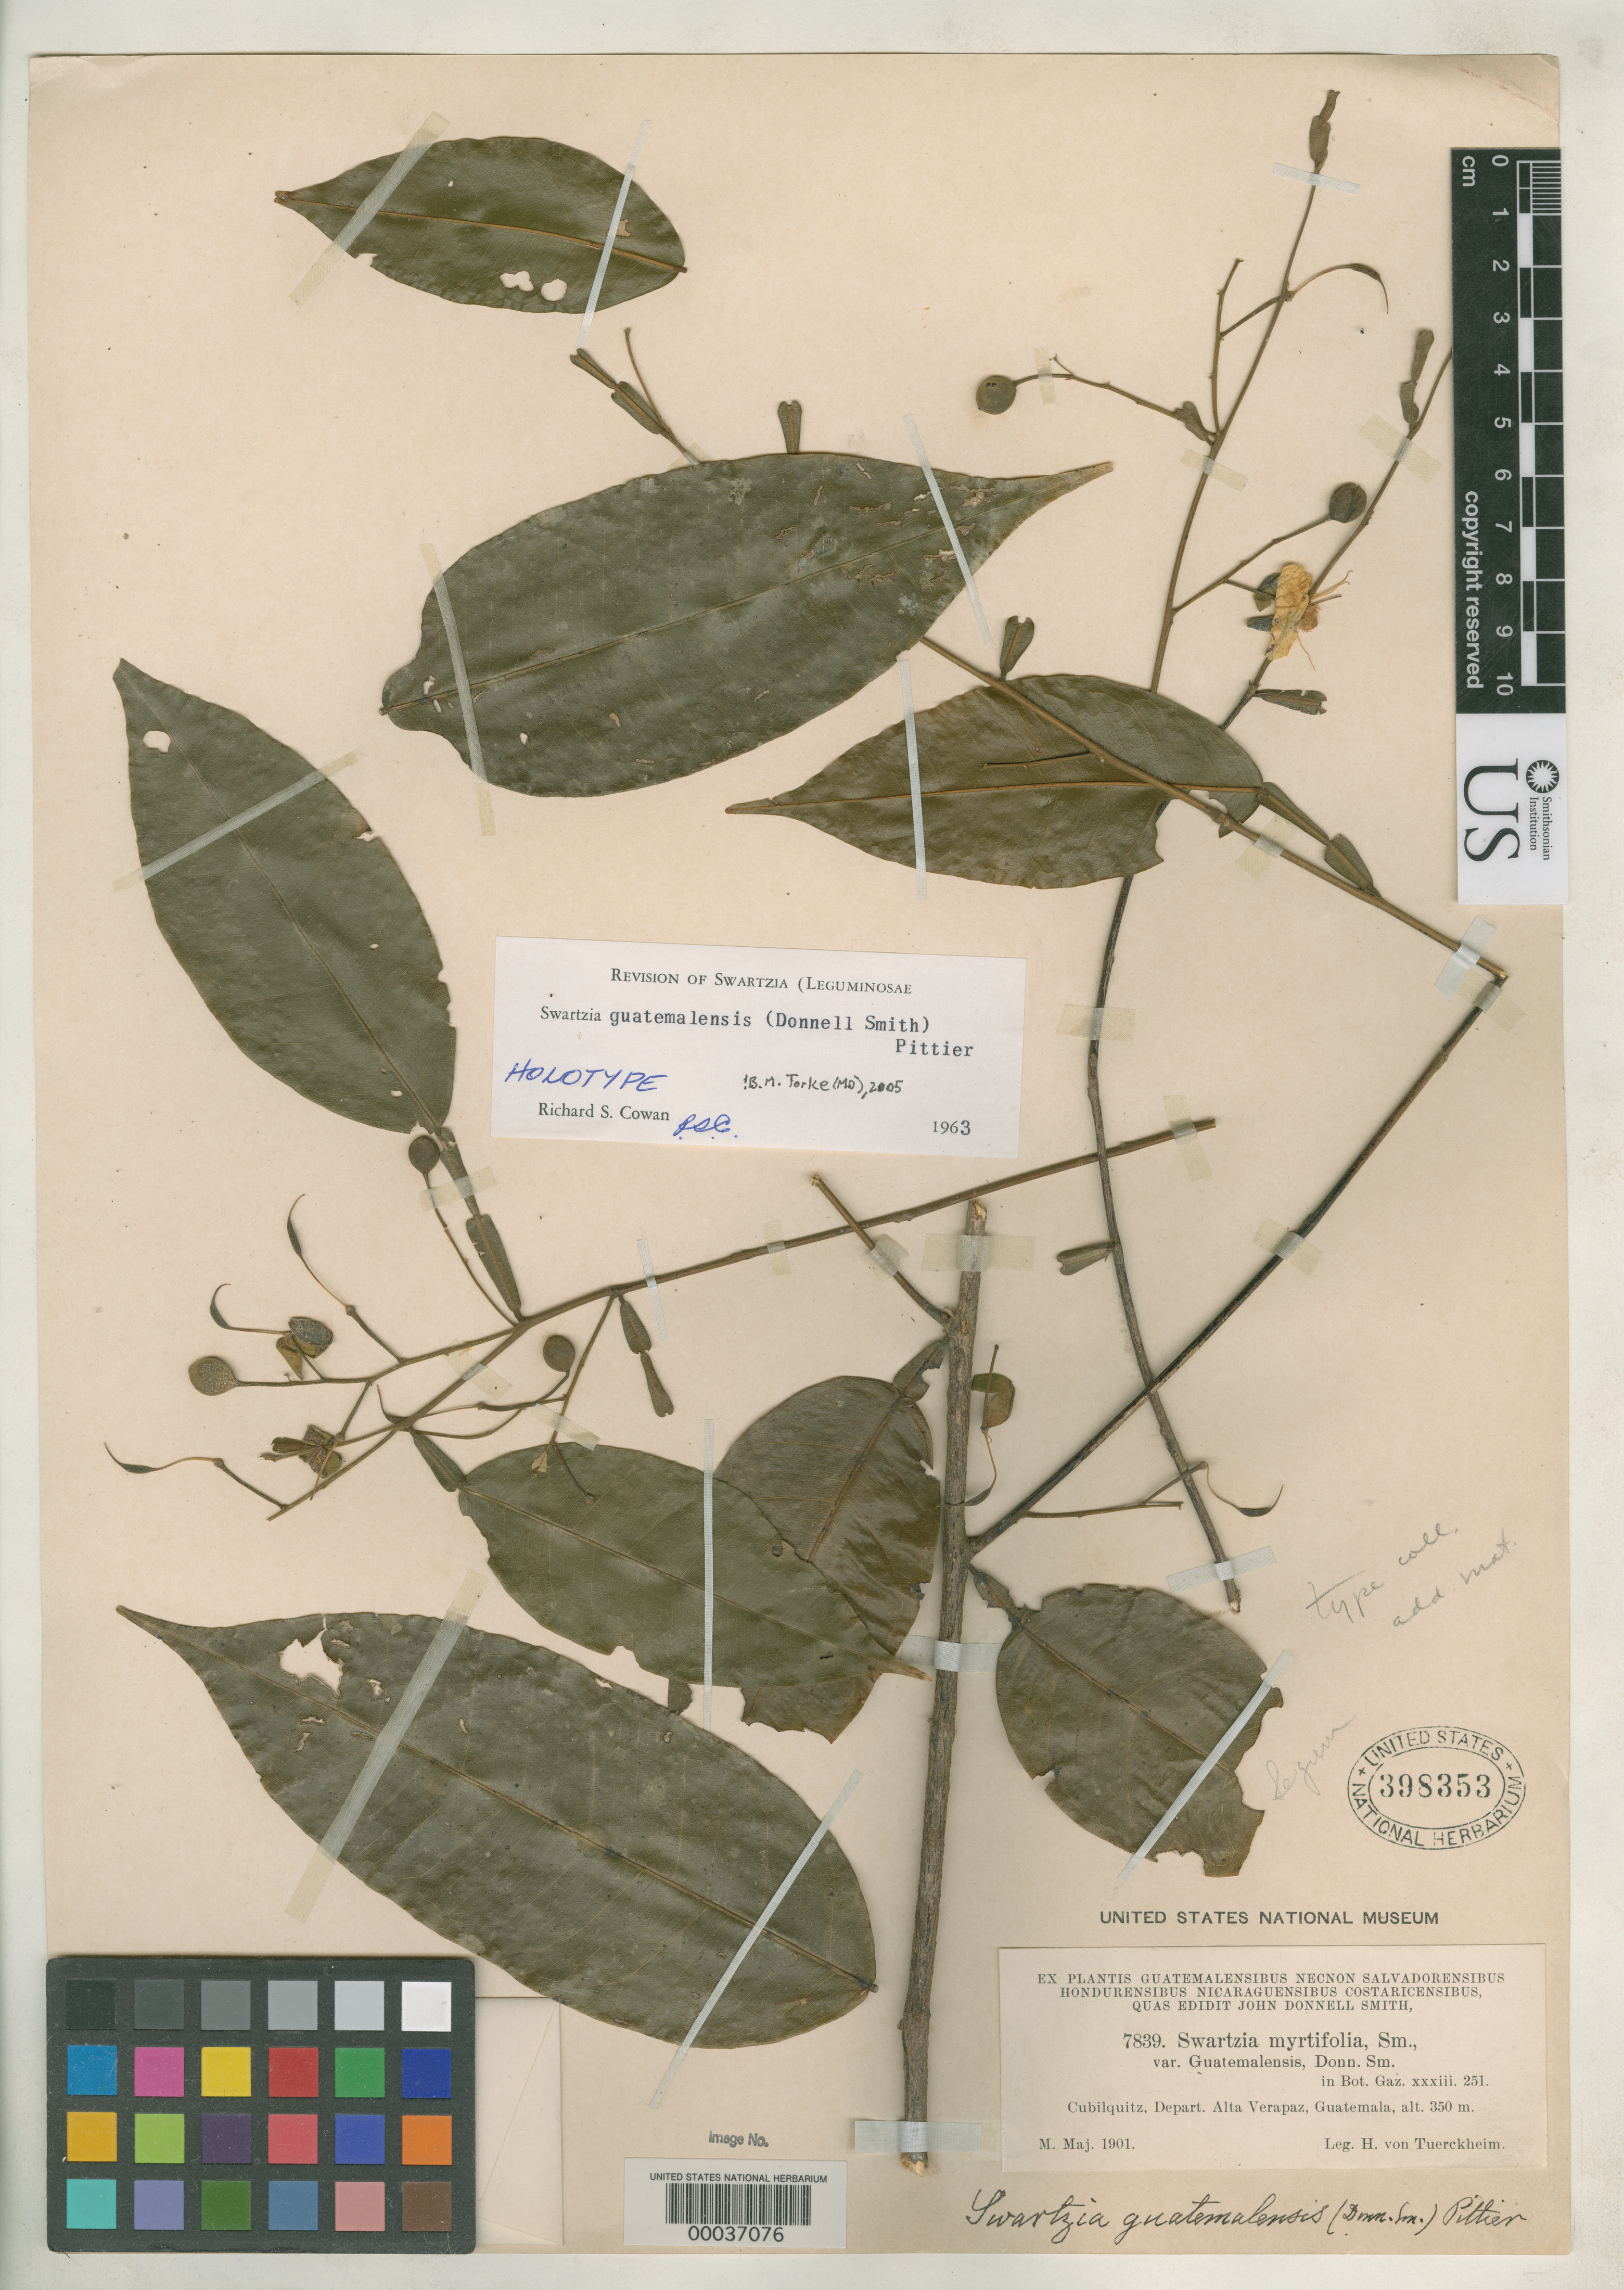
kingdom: Plantae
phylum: Tracheophyta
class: Magnoliopsida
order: Fabales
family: Fabaceae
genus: Swartzia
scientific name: Swartzia myrtifolia var. guatemalensis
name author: Donn. Sm.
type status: Holotype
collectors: H. von Türckheim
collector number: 7839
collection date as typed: May 1901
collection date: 1901-05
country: Guatemala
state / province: Alta Verapaz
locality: Cubilquitz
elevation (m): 350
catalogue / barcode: US 398353